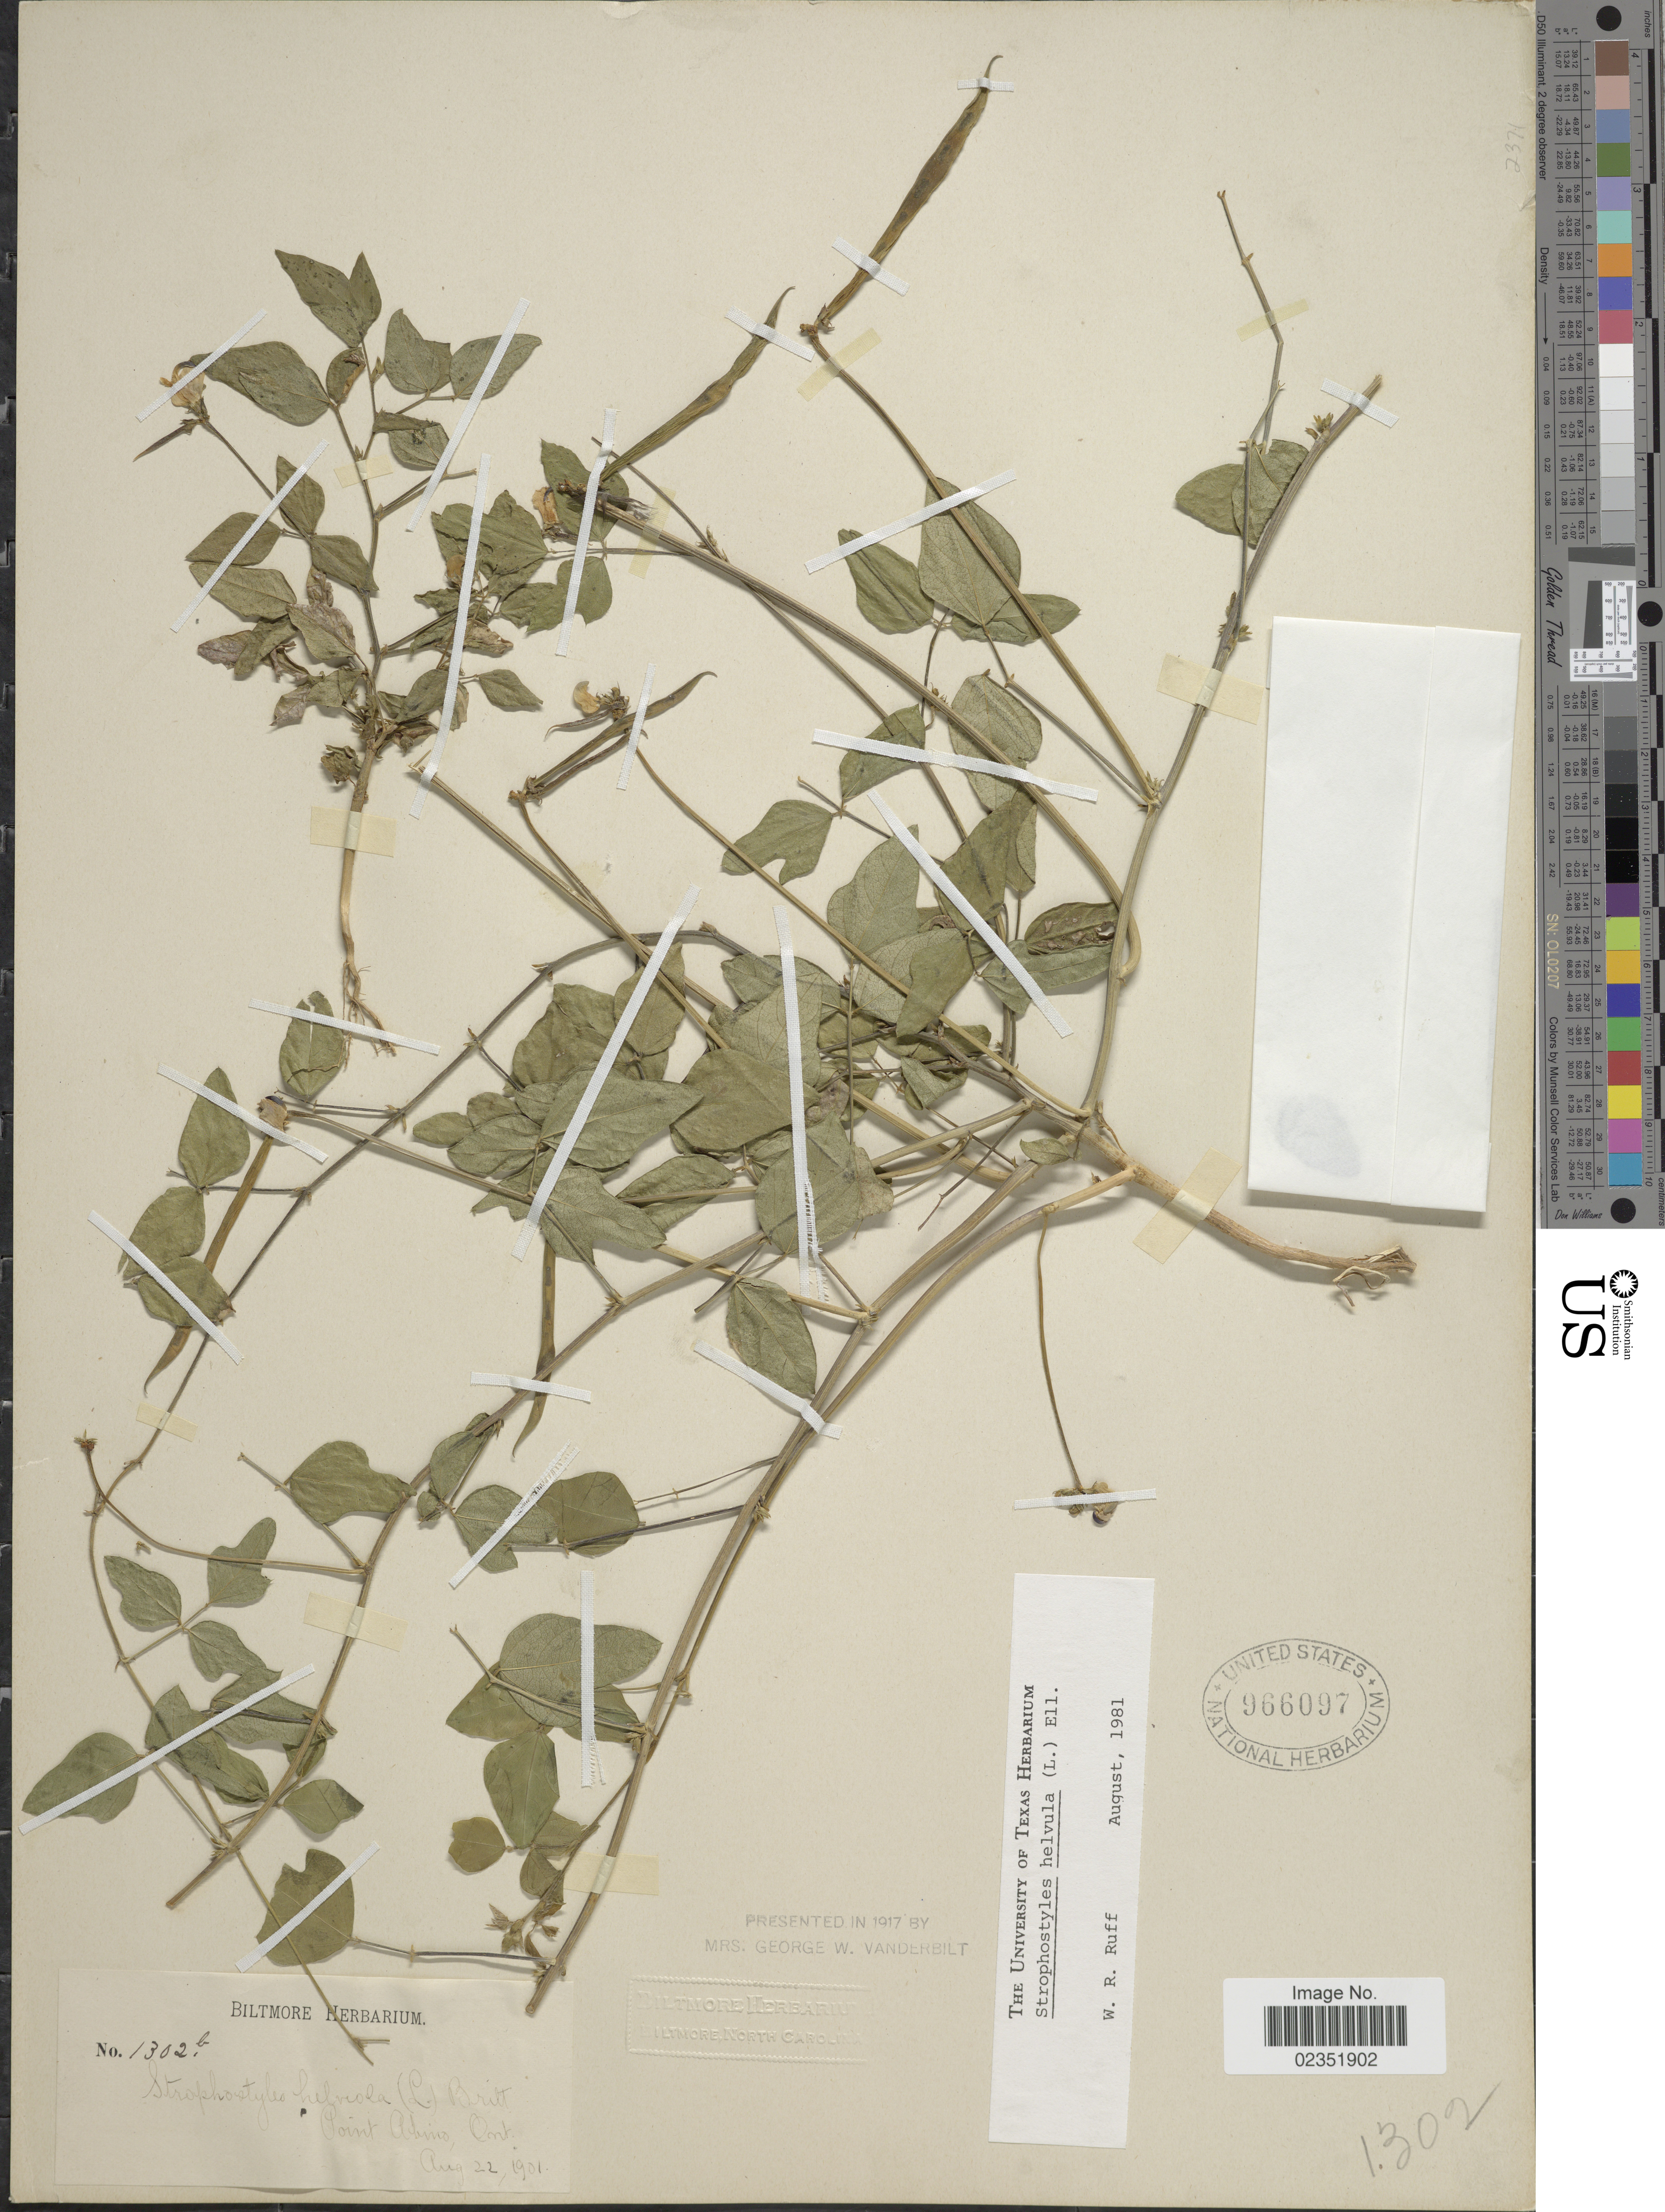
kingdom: Plantae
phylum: Tracheophyta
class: Magnoliopsida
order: Fabales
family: Fabaceae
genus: Strophostyles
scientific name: Strophostyles helvola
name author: (L.) Elliott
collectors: ex herb. Biltmore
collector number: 1302b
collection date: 1901-08-22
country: Canada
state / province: Ontario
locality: Point Abino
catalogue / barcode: US 966097